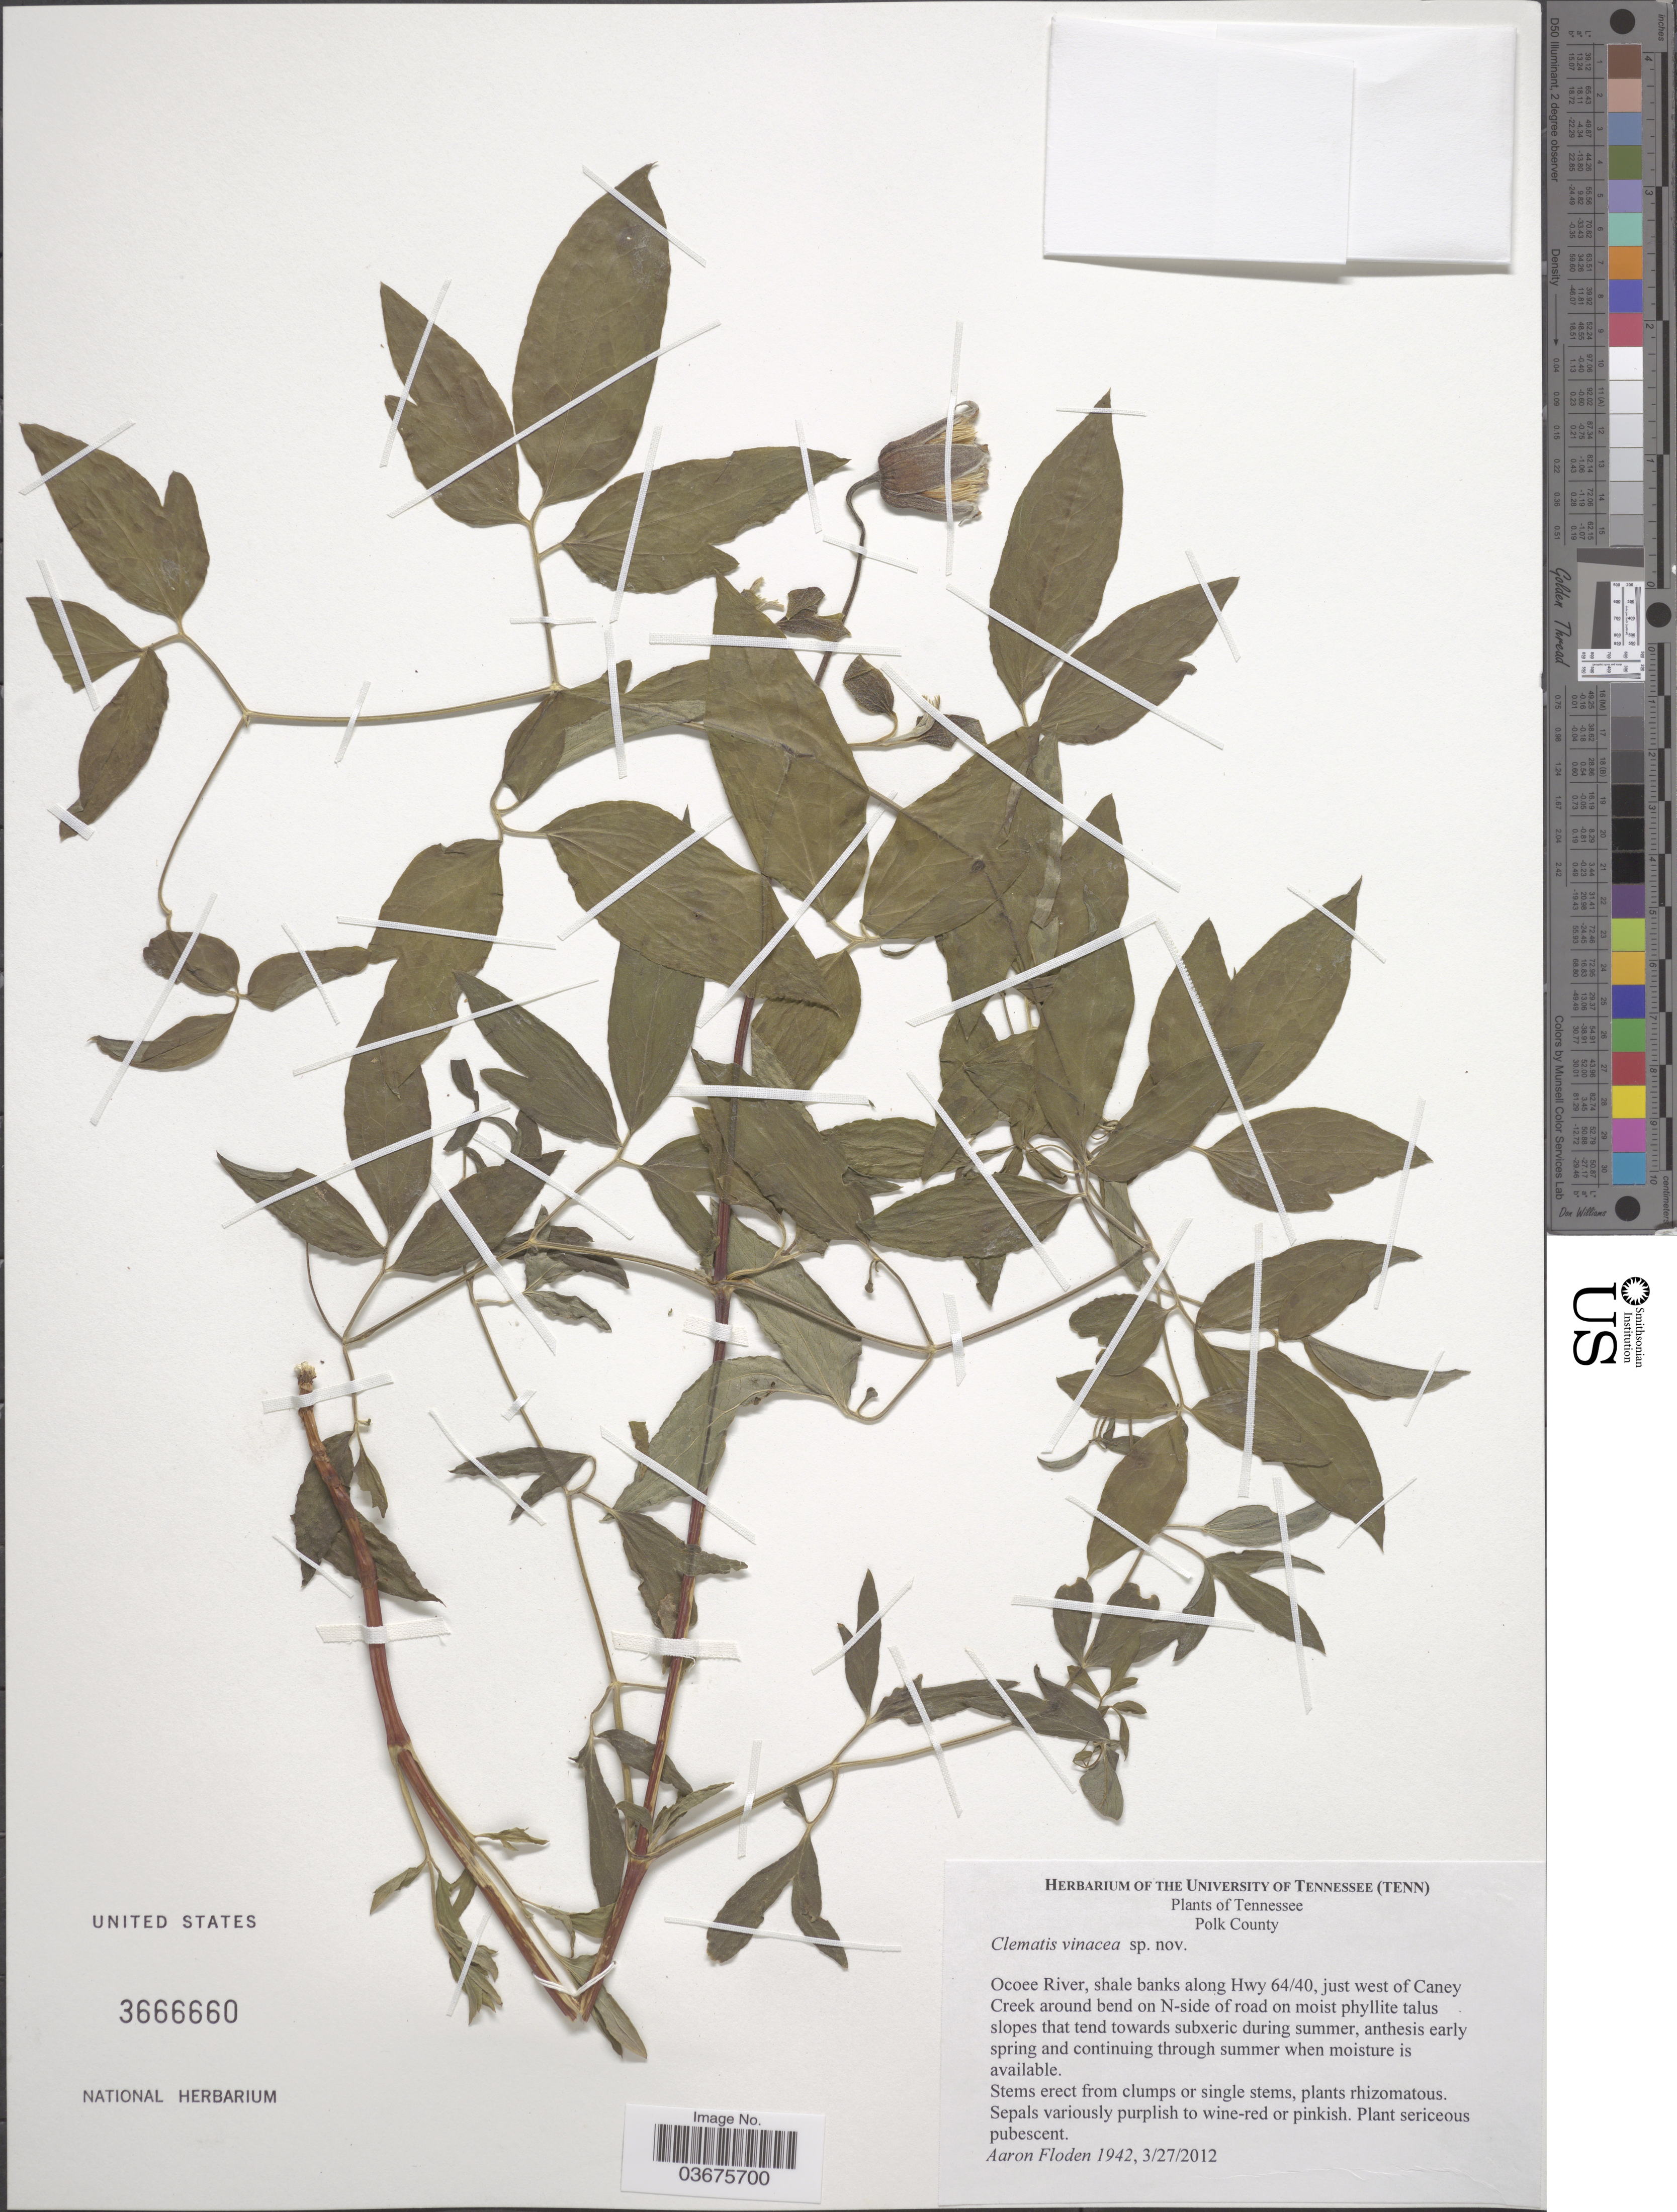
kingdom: Plantae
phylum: Tracheophyta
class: Magnoliopsida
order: Ranunculales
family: Ranunculaceae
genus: Clematis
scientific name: Clematis sp.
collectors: A. Floden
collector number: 1942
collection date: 2012-03-27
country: United States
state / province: Tennessee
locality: Polk County. Ocoee River, shale banks along Hwy 64/40, just west of Caney Creek around bend on N-side of road.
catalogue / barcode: US 3666660